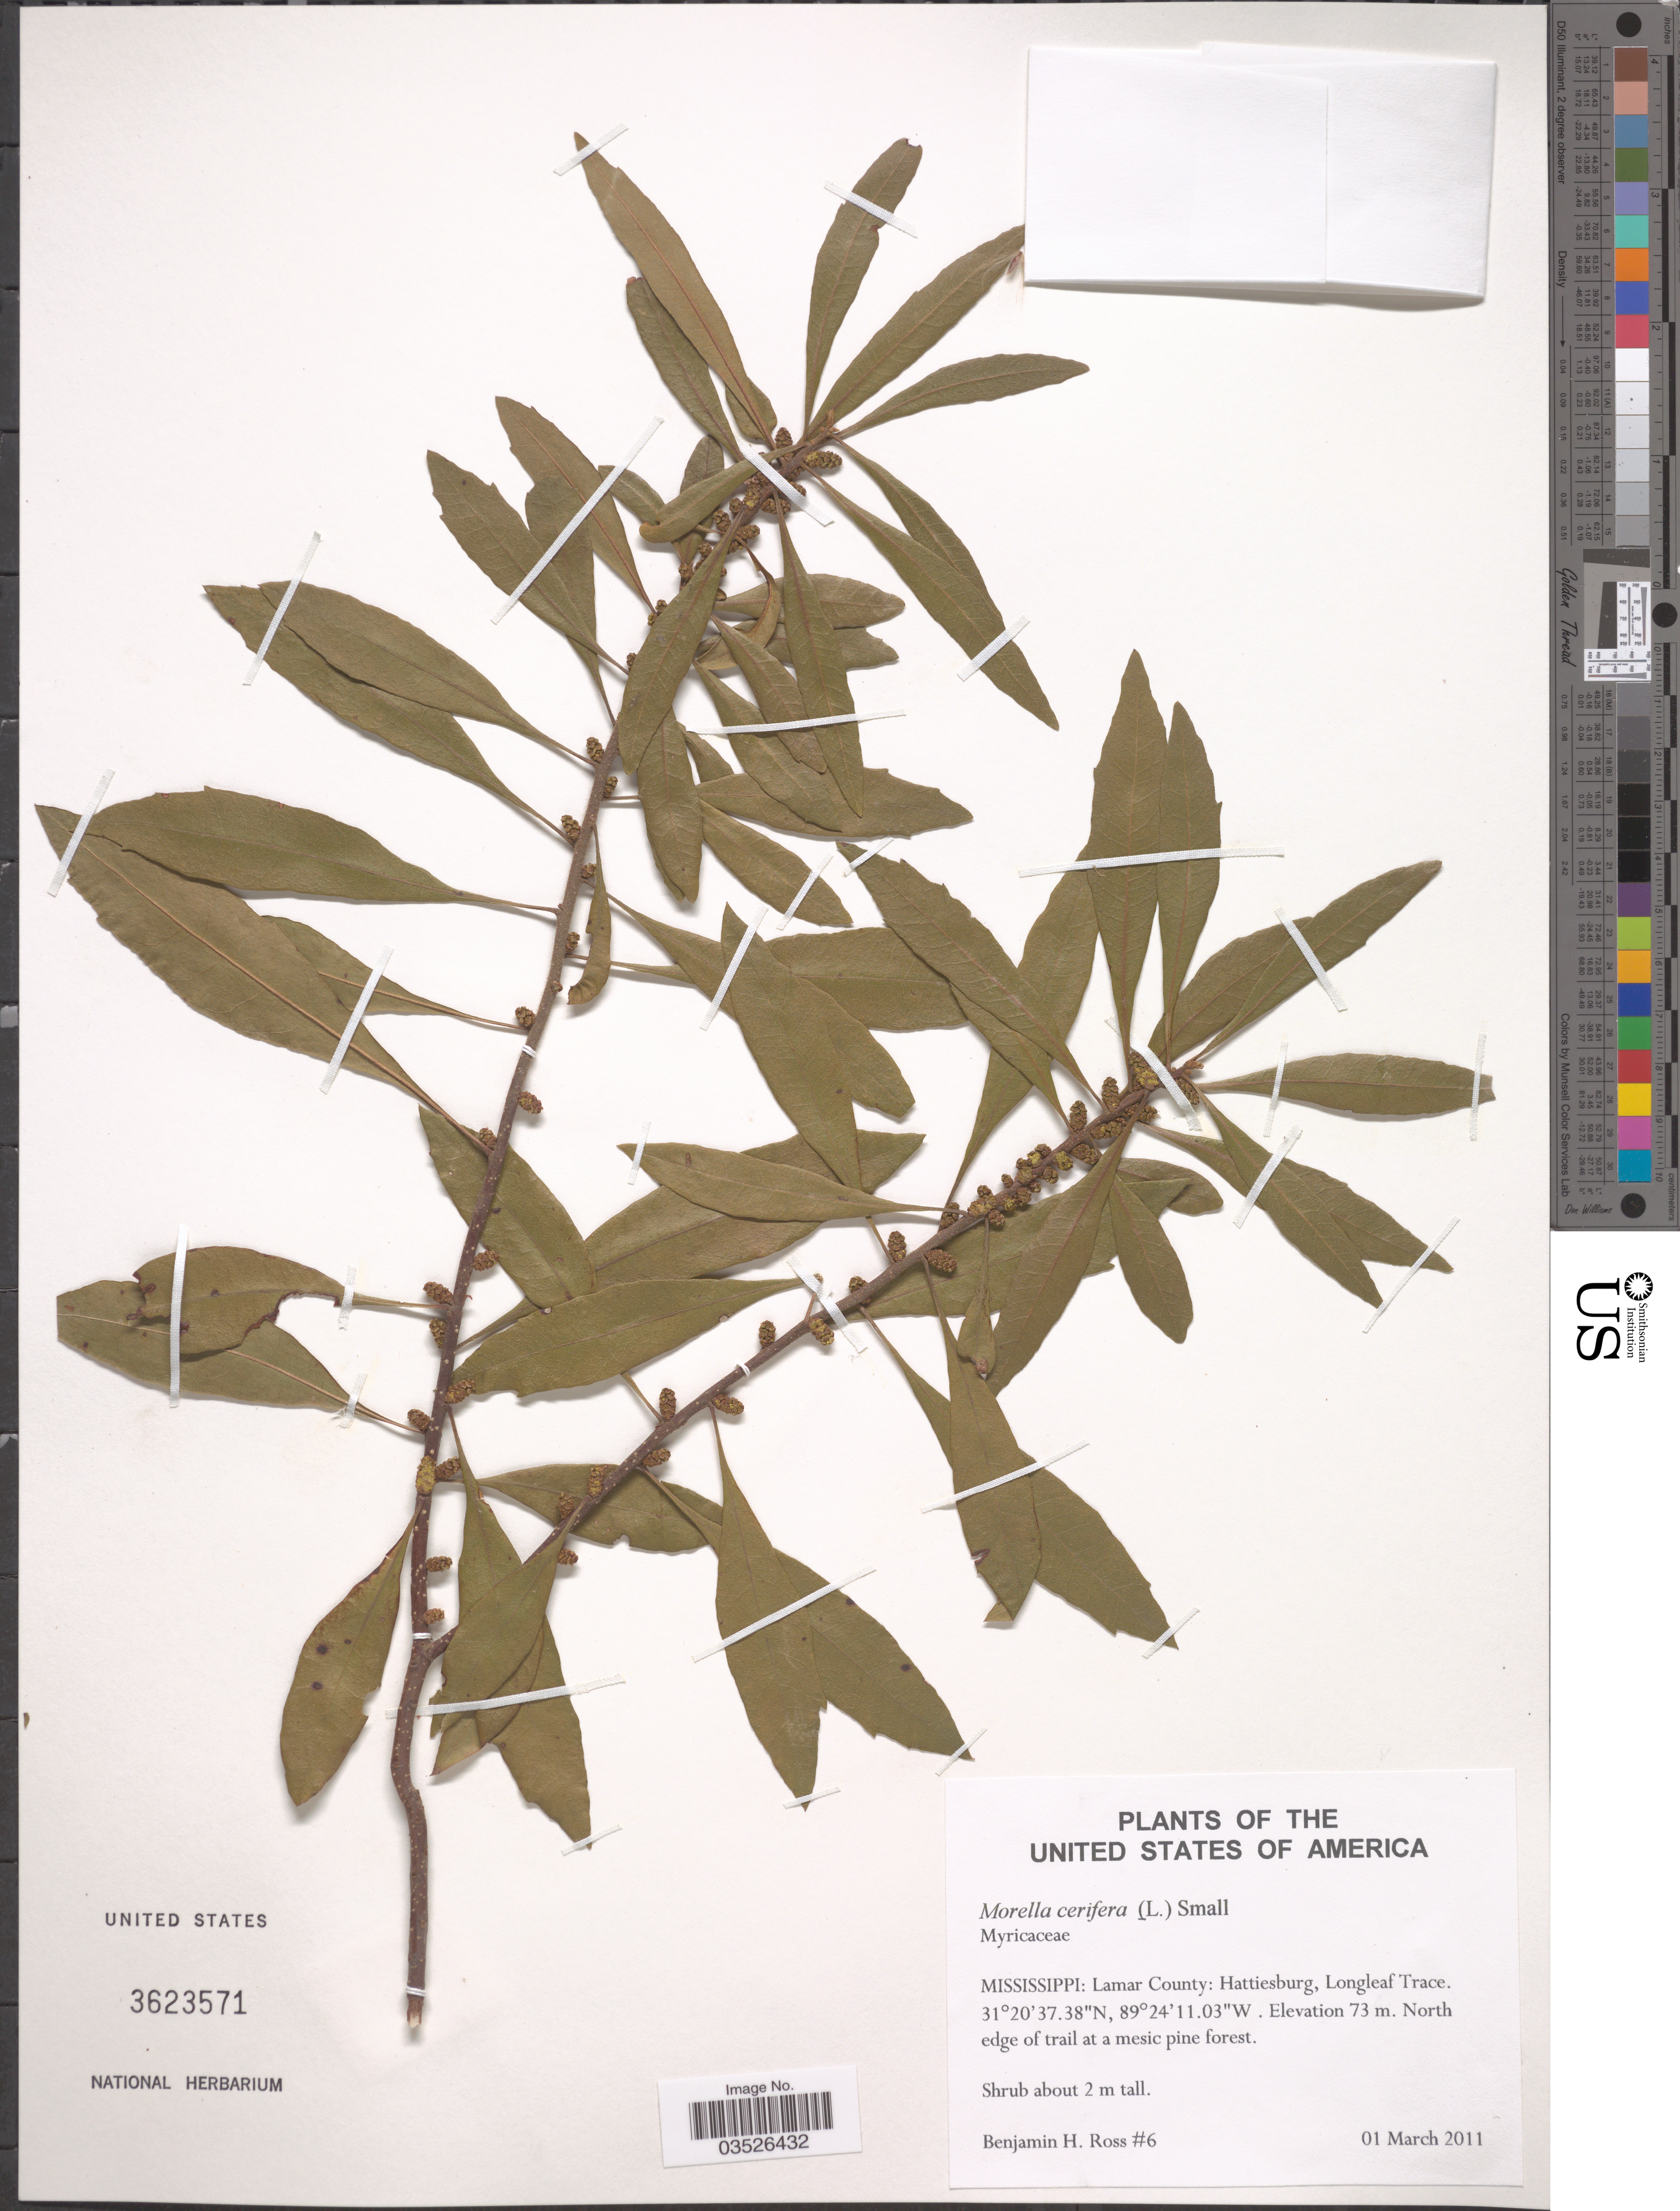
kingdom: Plantae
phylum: Tracheophyta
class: Magnoliopsida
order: Fagales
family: Myricaceae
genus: Morella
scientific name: Morella cerifera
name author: (L.) Small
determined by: Baird, James Rex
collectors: B. Ross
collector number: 6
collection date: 2011-03-01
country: United States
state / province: Mississippi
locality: Lamar County: Hattiesburg, Longleaf Trace.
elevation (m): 73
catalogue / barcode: US 3623571